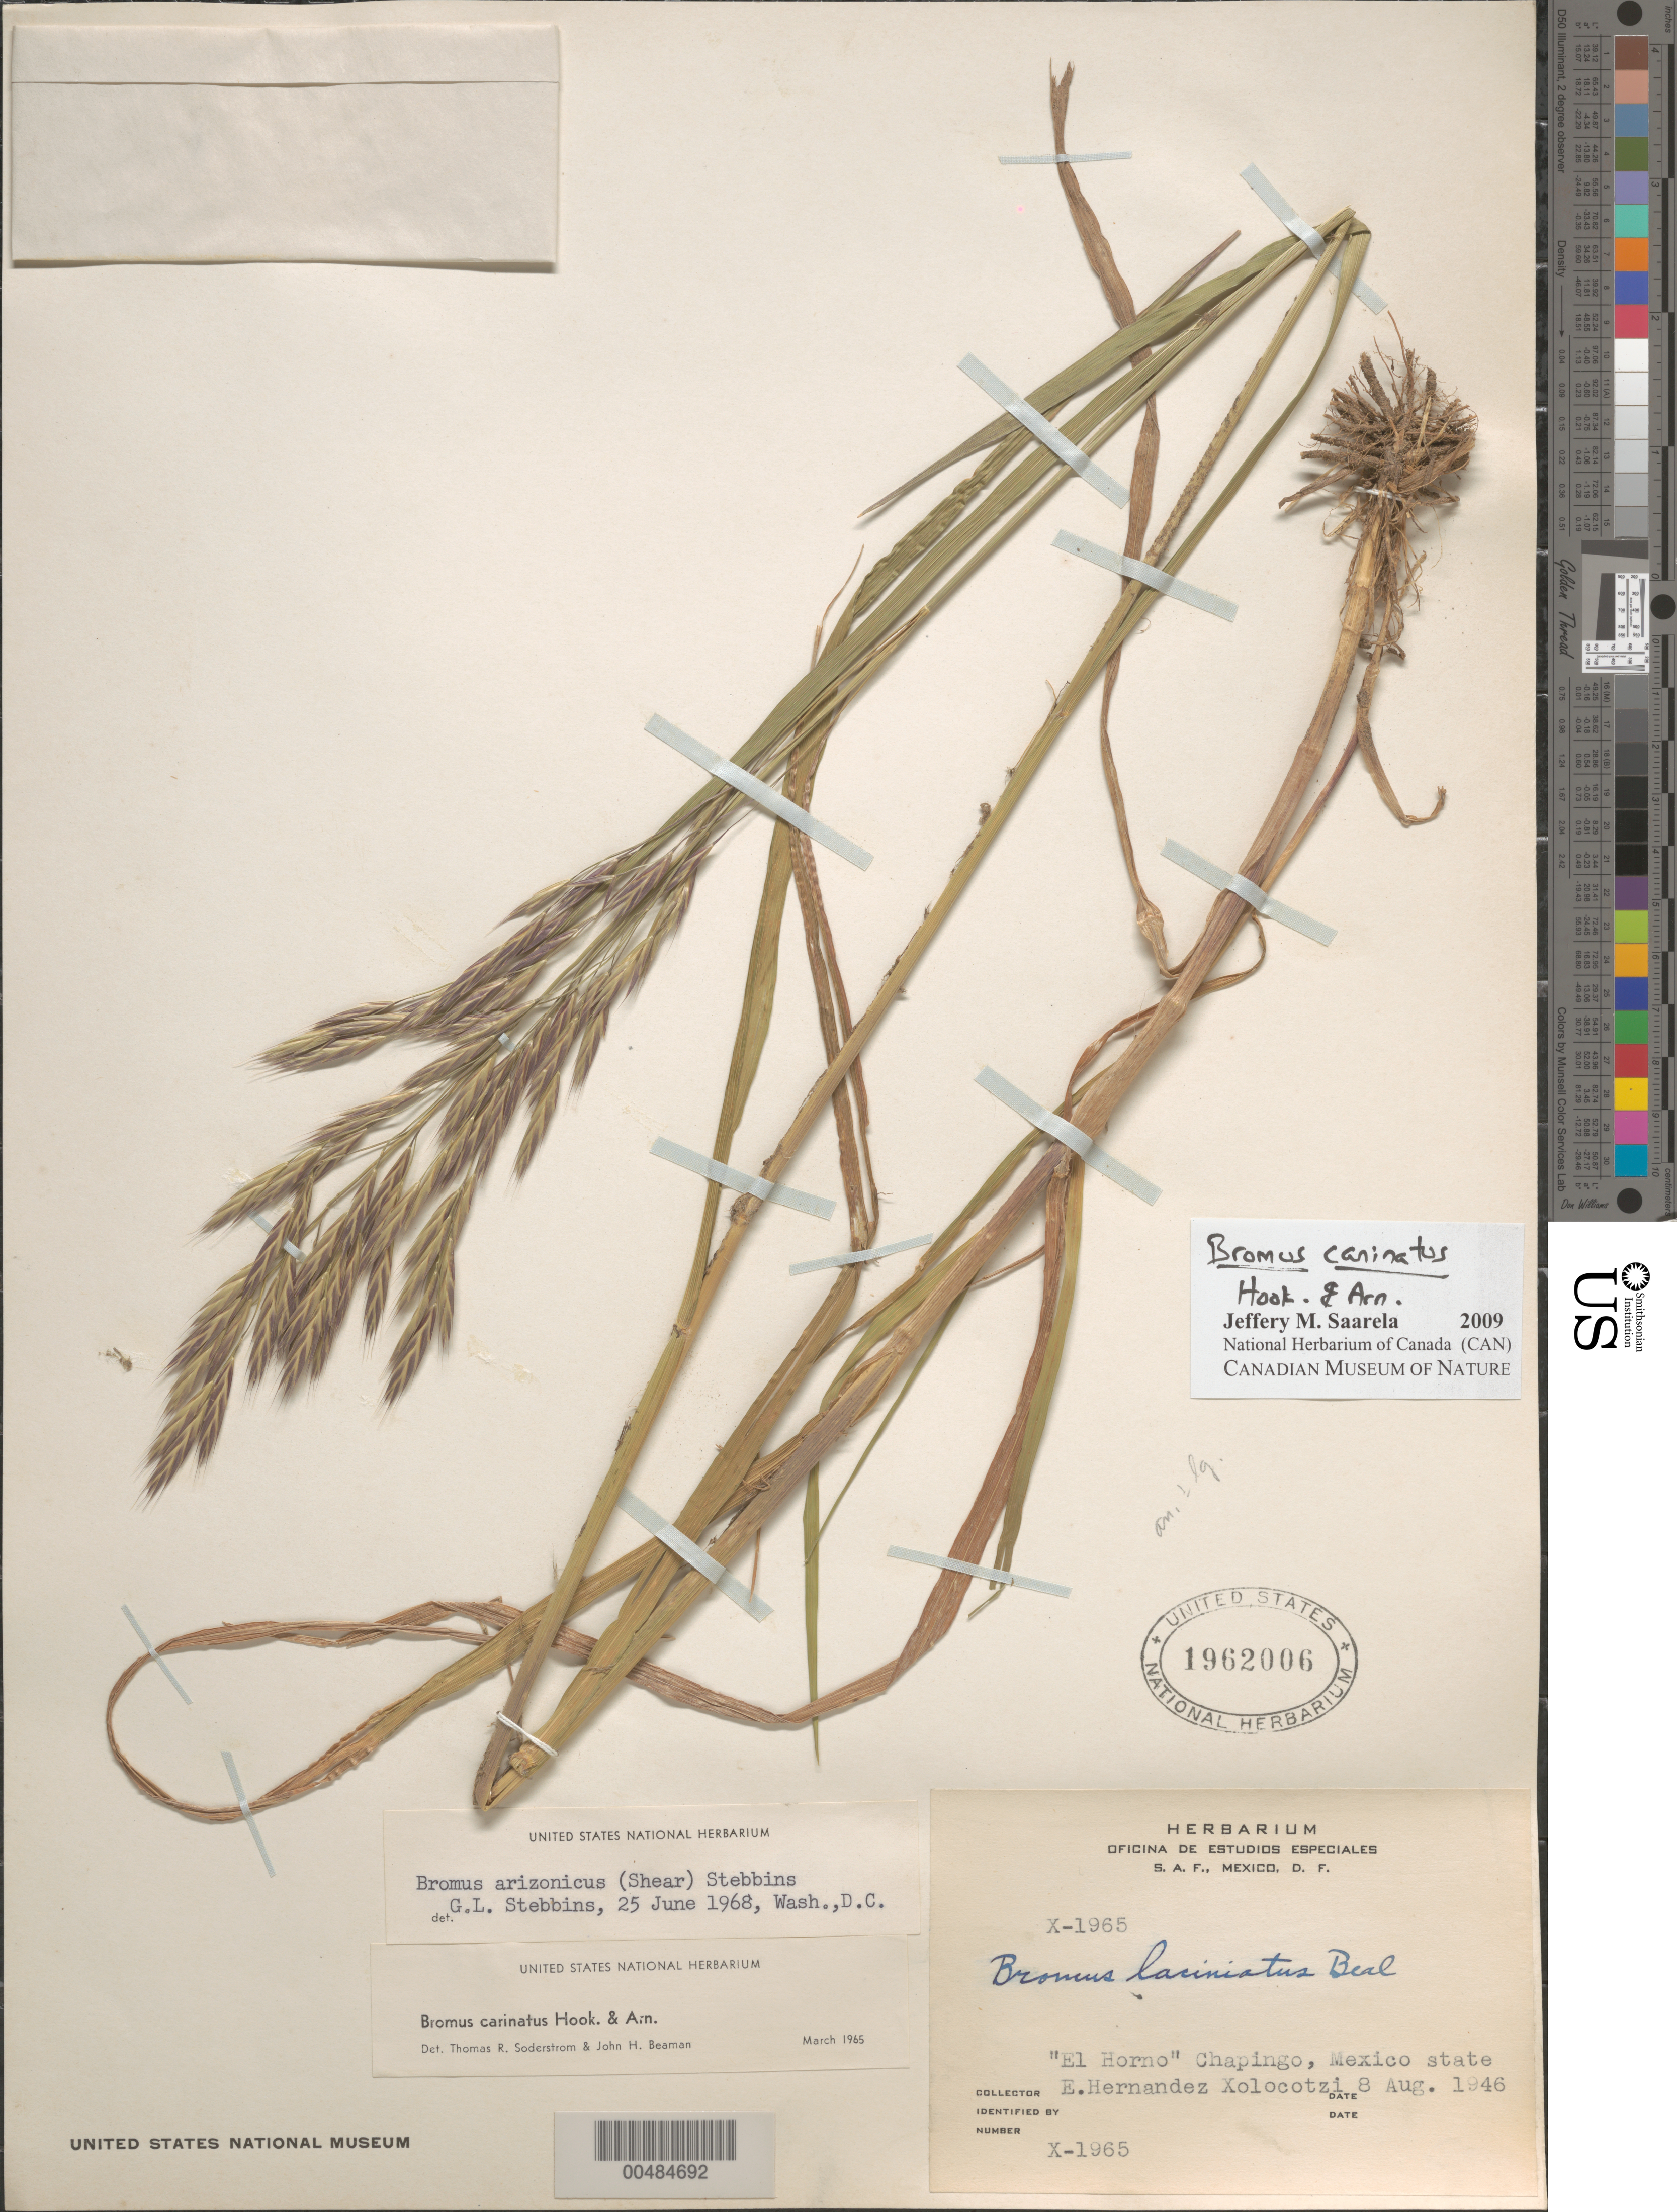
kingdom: Plantae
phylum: Tracheophyta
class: Liliopsida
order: Poales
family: Poaceae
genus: Bromus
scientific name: Bromus carinatus var. densus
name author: Shear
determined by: Stebbins, G. L.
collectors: E. I. Hernández-X.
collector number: X-1965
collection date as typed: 8 Aug 1946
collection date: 1946-08-08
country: Mexico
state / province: México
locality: El Horno Chapingo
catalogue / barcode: US 1962006